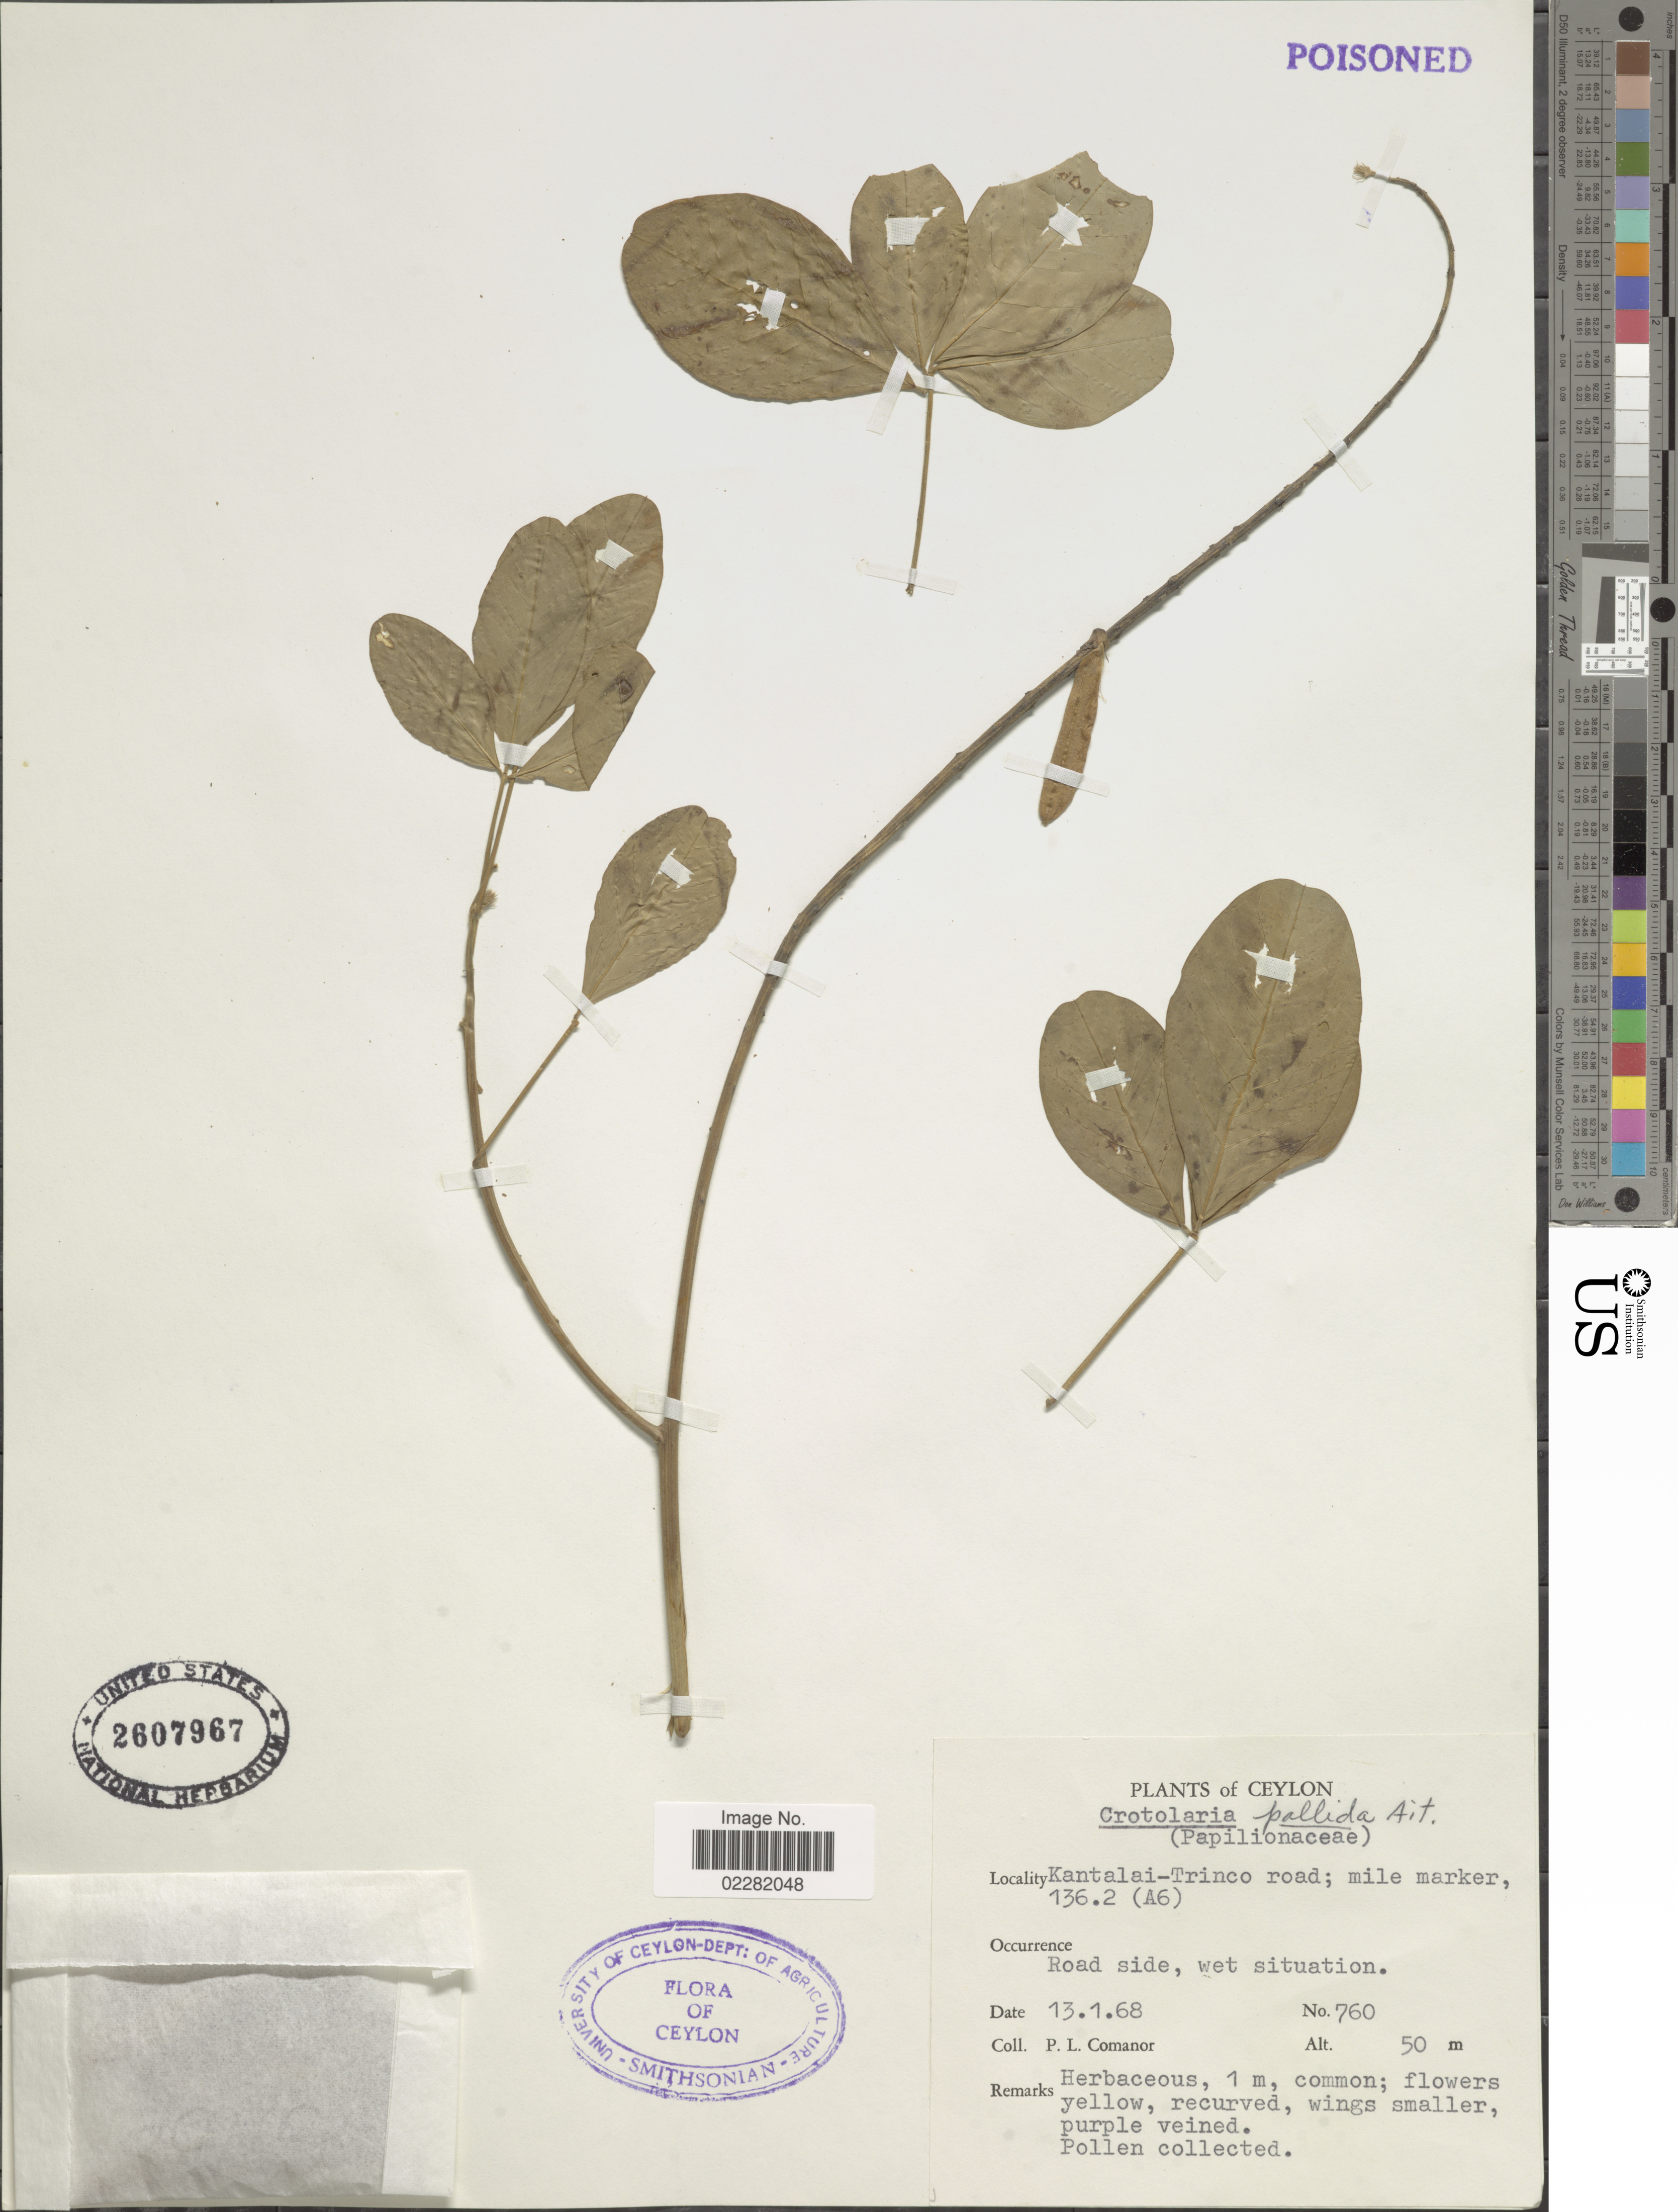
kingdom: Plantae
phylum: Tracheophyta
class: Magnoliopsida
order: Fabales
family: Fabaceae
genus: Crotalaria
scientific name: Crotalaria pallida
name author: Aiton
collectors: P. Comanor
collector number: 760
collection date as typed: Transcribed d/m/y: 13/1/68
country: Sri Lanka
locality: Ceylon, Kantalai-Trinco road, mile marker 136.2 (A6)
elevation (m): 50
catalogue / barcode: US 2607967